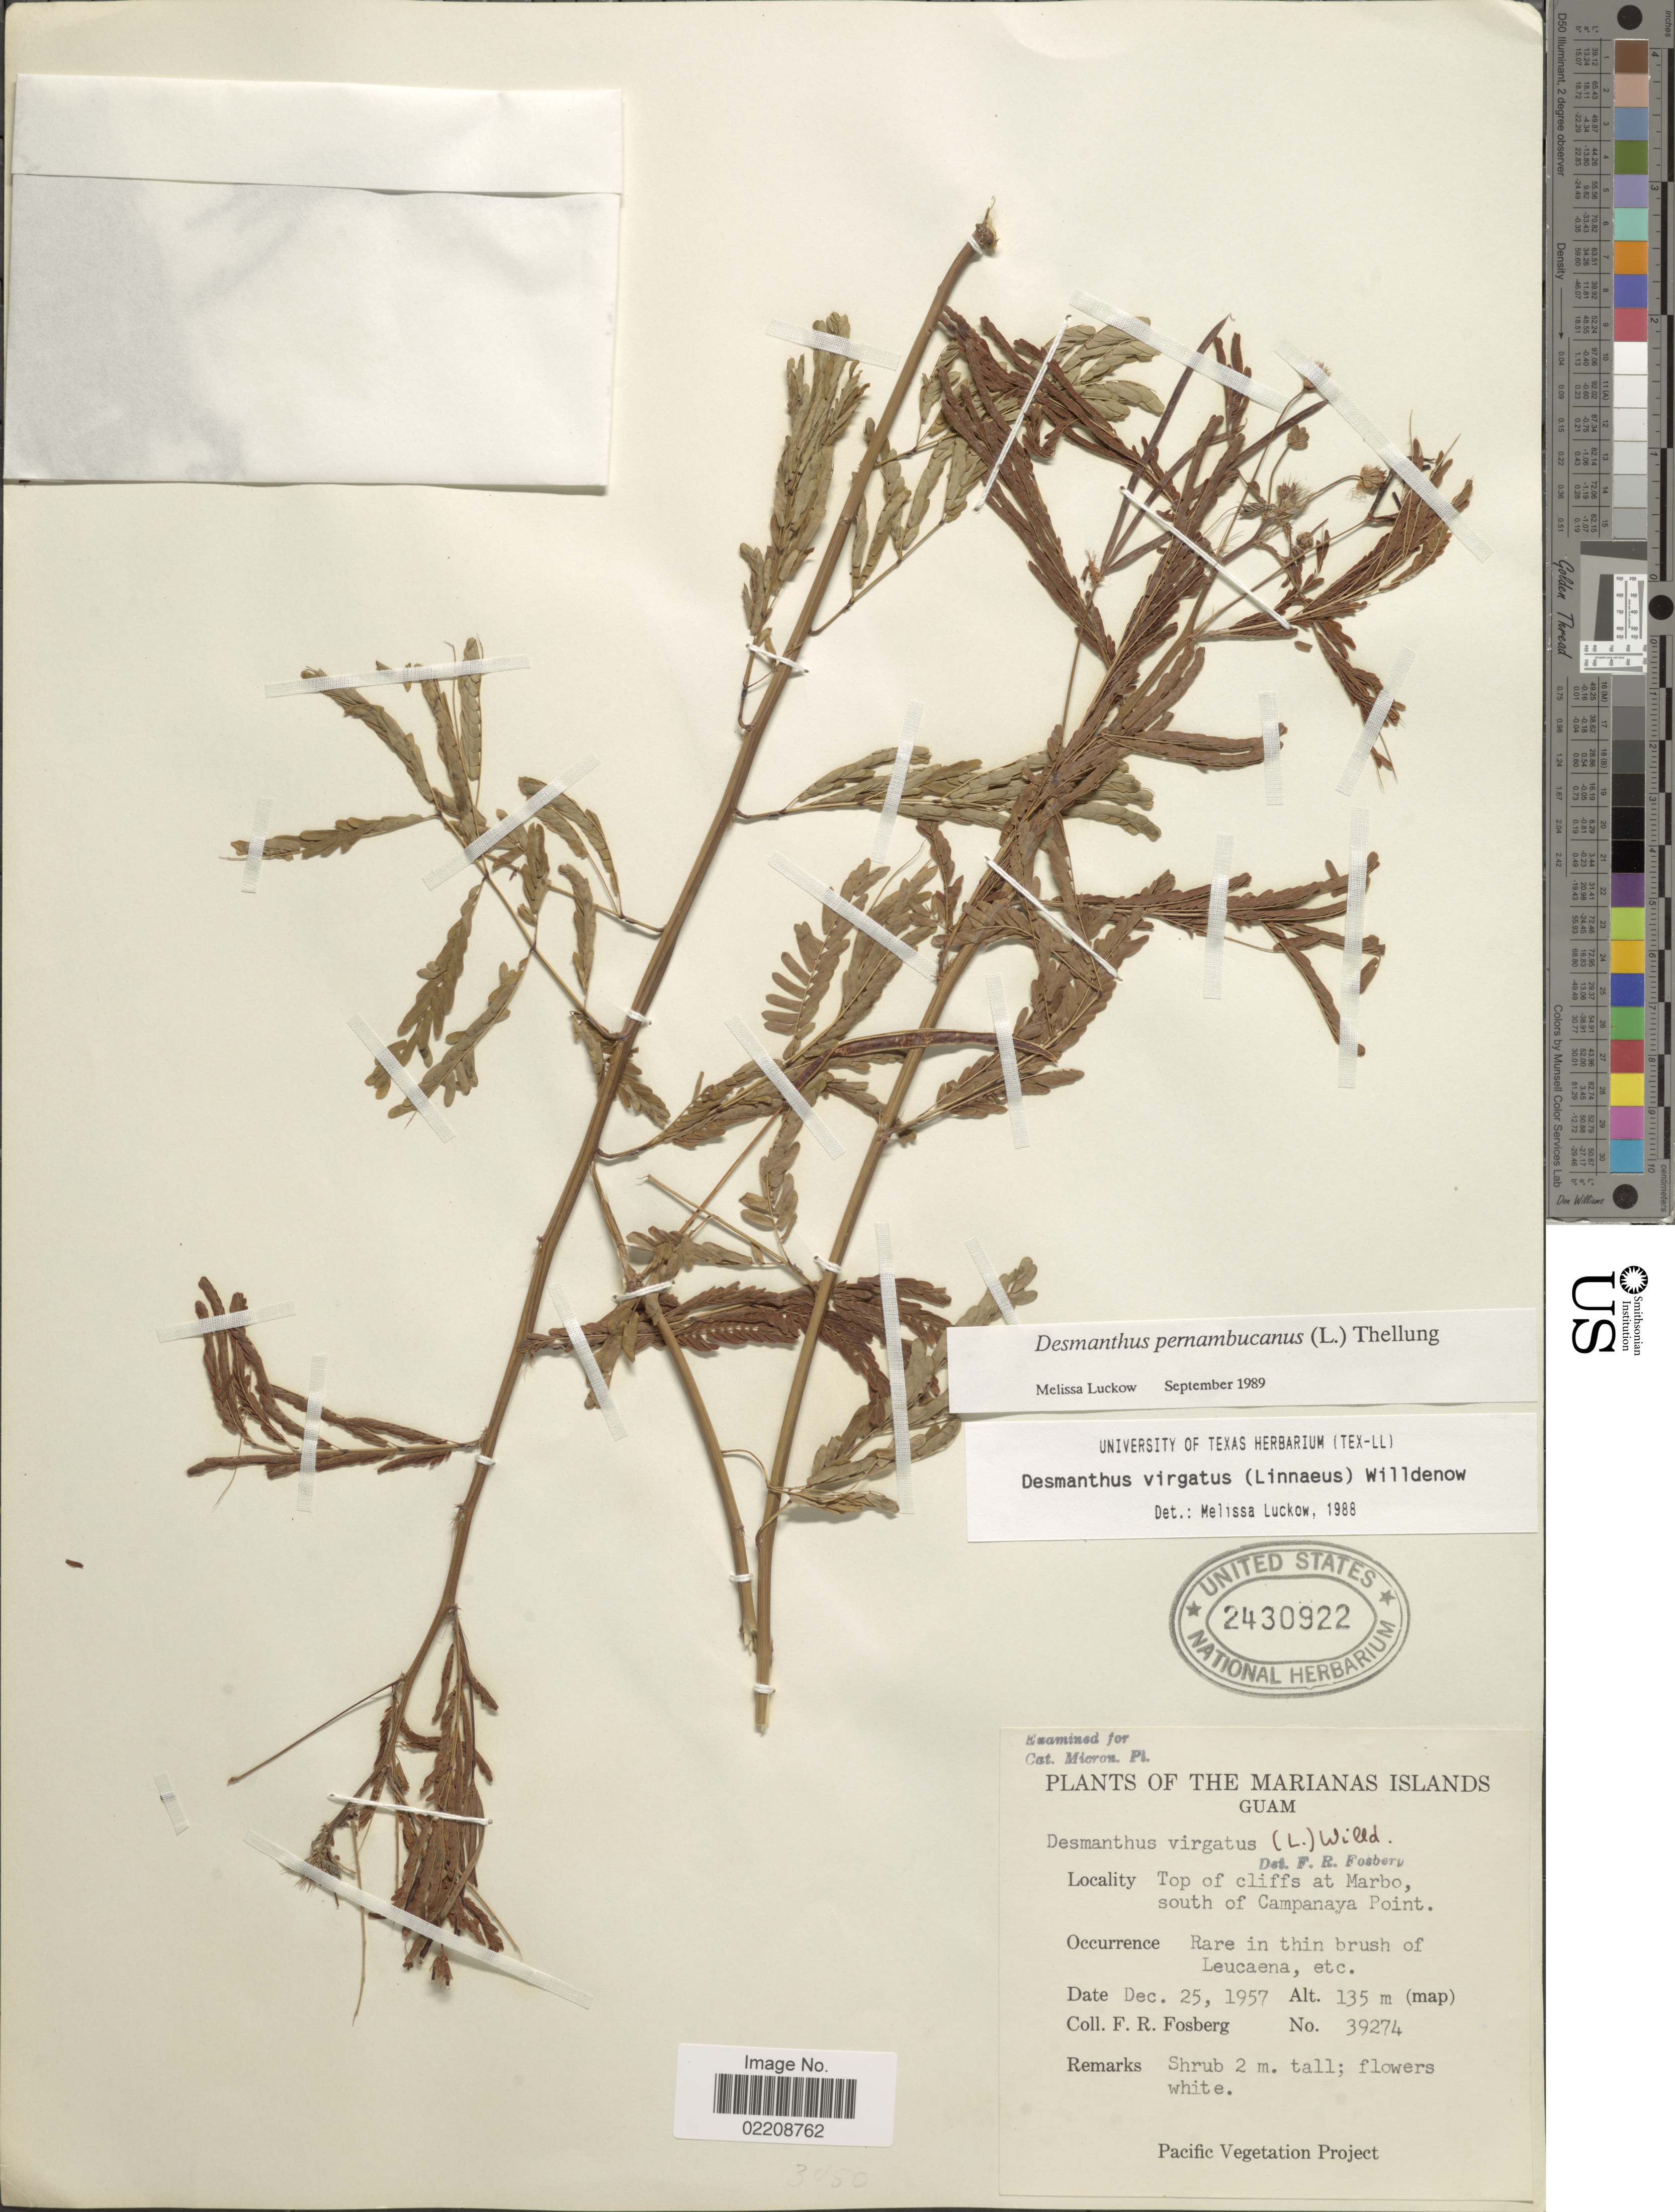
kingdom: Plantae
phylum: Tracheophyta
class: Magnoliopsida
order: Fabales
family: Fabaceae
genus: Desmanthus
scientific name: Desmanthus pernambucanus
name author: (L.) Thell.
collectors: F. R. Fosberg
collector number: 39274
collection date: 1957-12-25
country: Guam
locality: Marinanas Islands, top of cliffs at Marbo, south of Campanaya Point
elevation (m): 135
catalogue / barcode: US 2430922